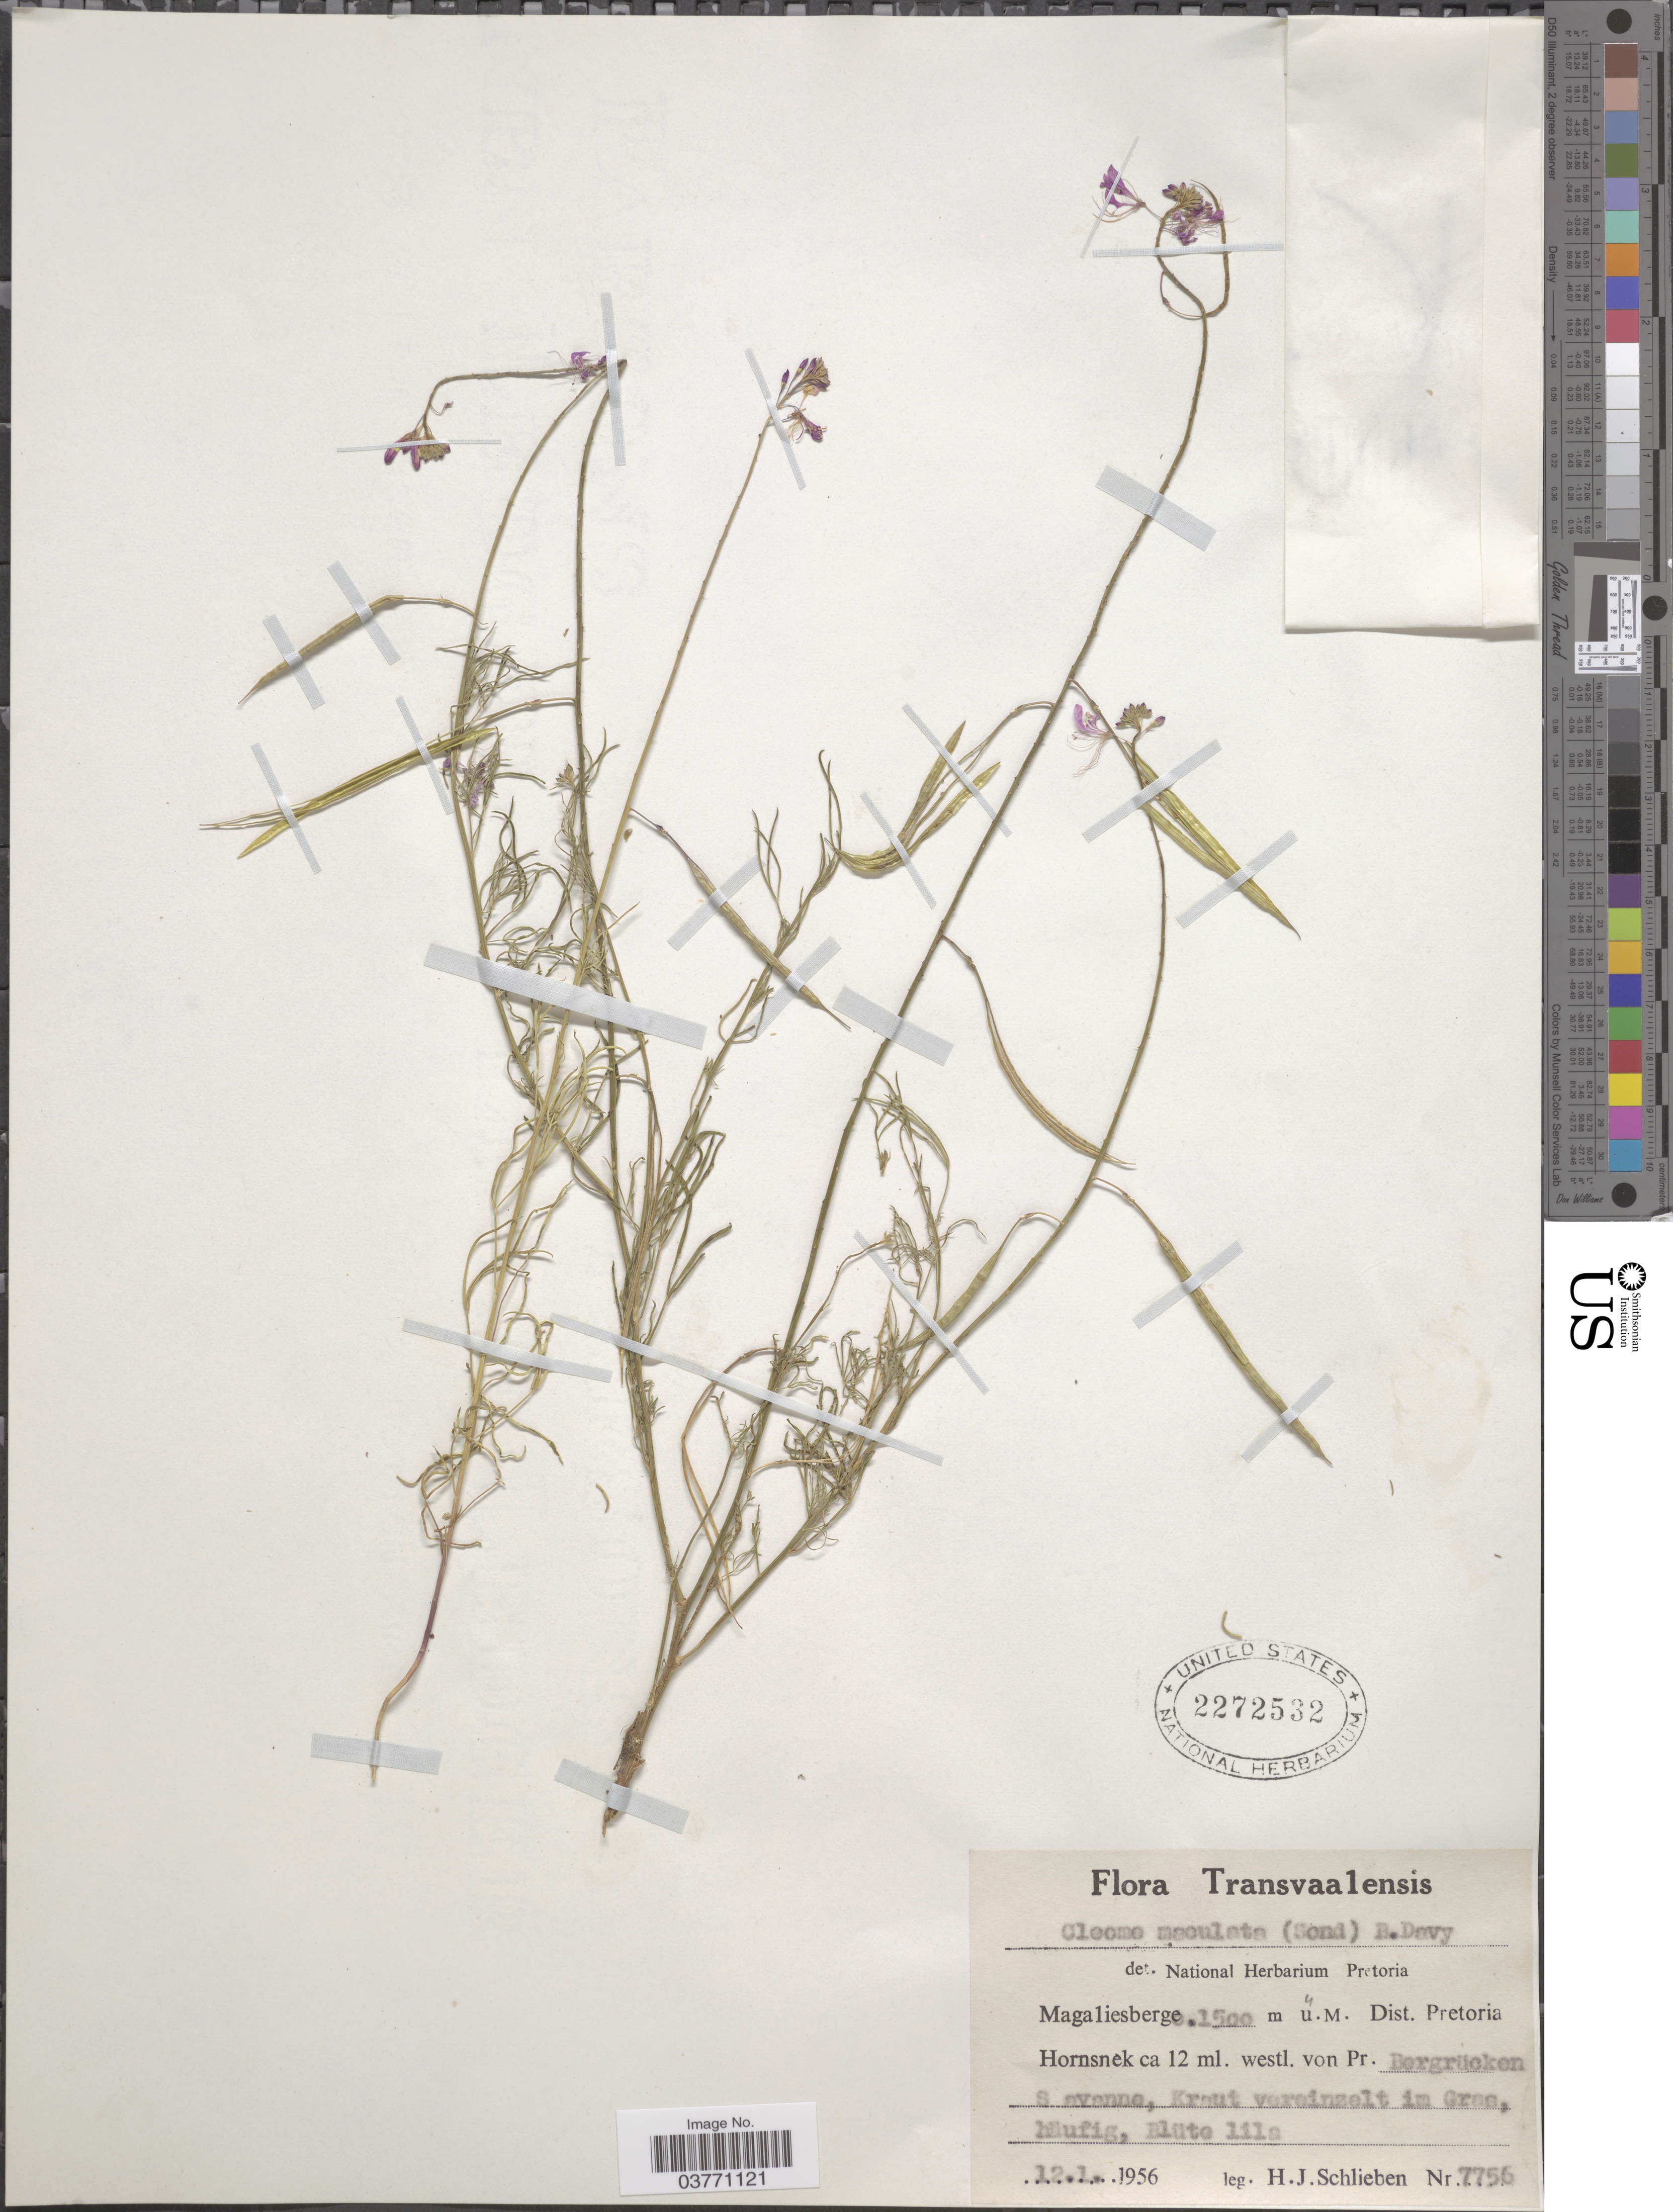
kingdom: Plantae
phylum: Tracheophyta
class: Magnoliopsida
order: Brassicales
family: Cleomaceae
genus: Sieruela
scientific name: Sieruela maculata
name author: (Sond.) Roalson & J.C. Hall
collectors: H. J. Schlieben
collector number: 7756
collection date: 1956-01-12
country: South Africa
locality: Transvaalensis. Magaliesberge. Dist. Pretoria Hornsnek ca 12 ml. westl. von. Pr. Bergrücken Savanne, Kraut vereinzelt im Gras, haufig, Blüto lila.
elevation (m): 1500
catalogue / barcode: US 2272532